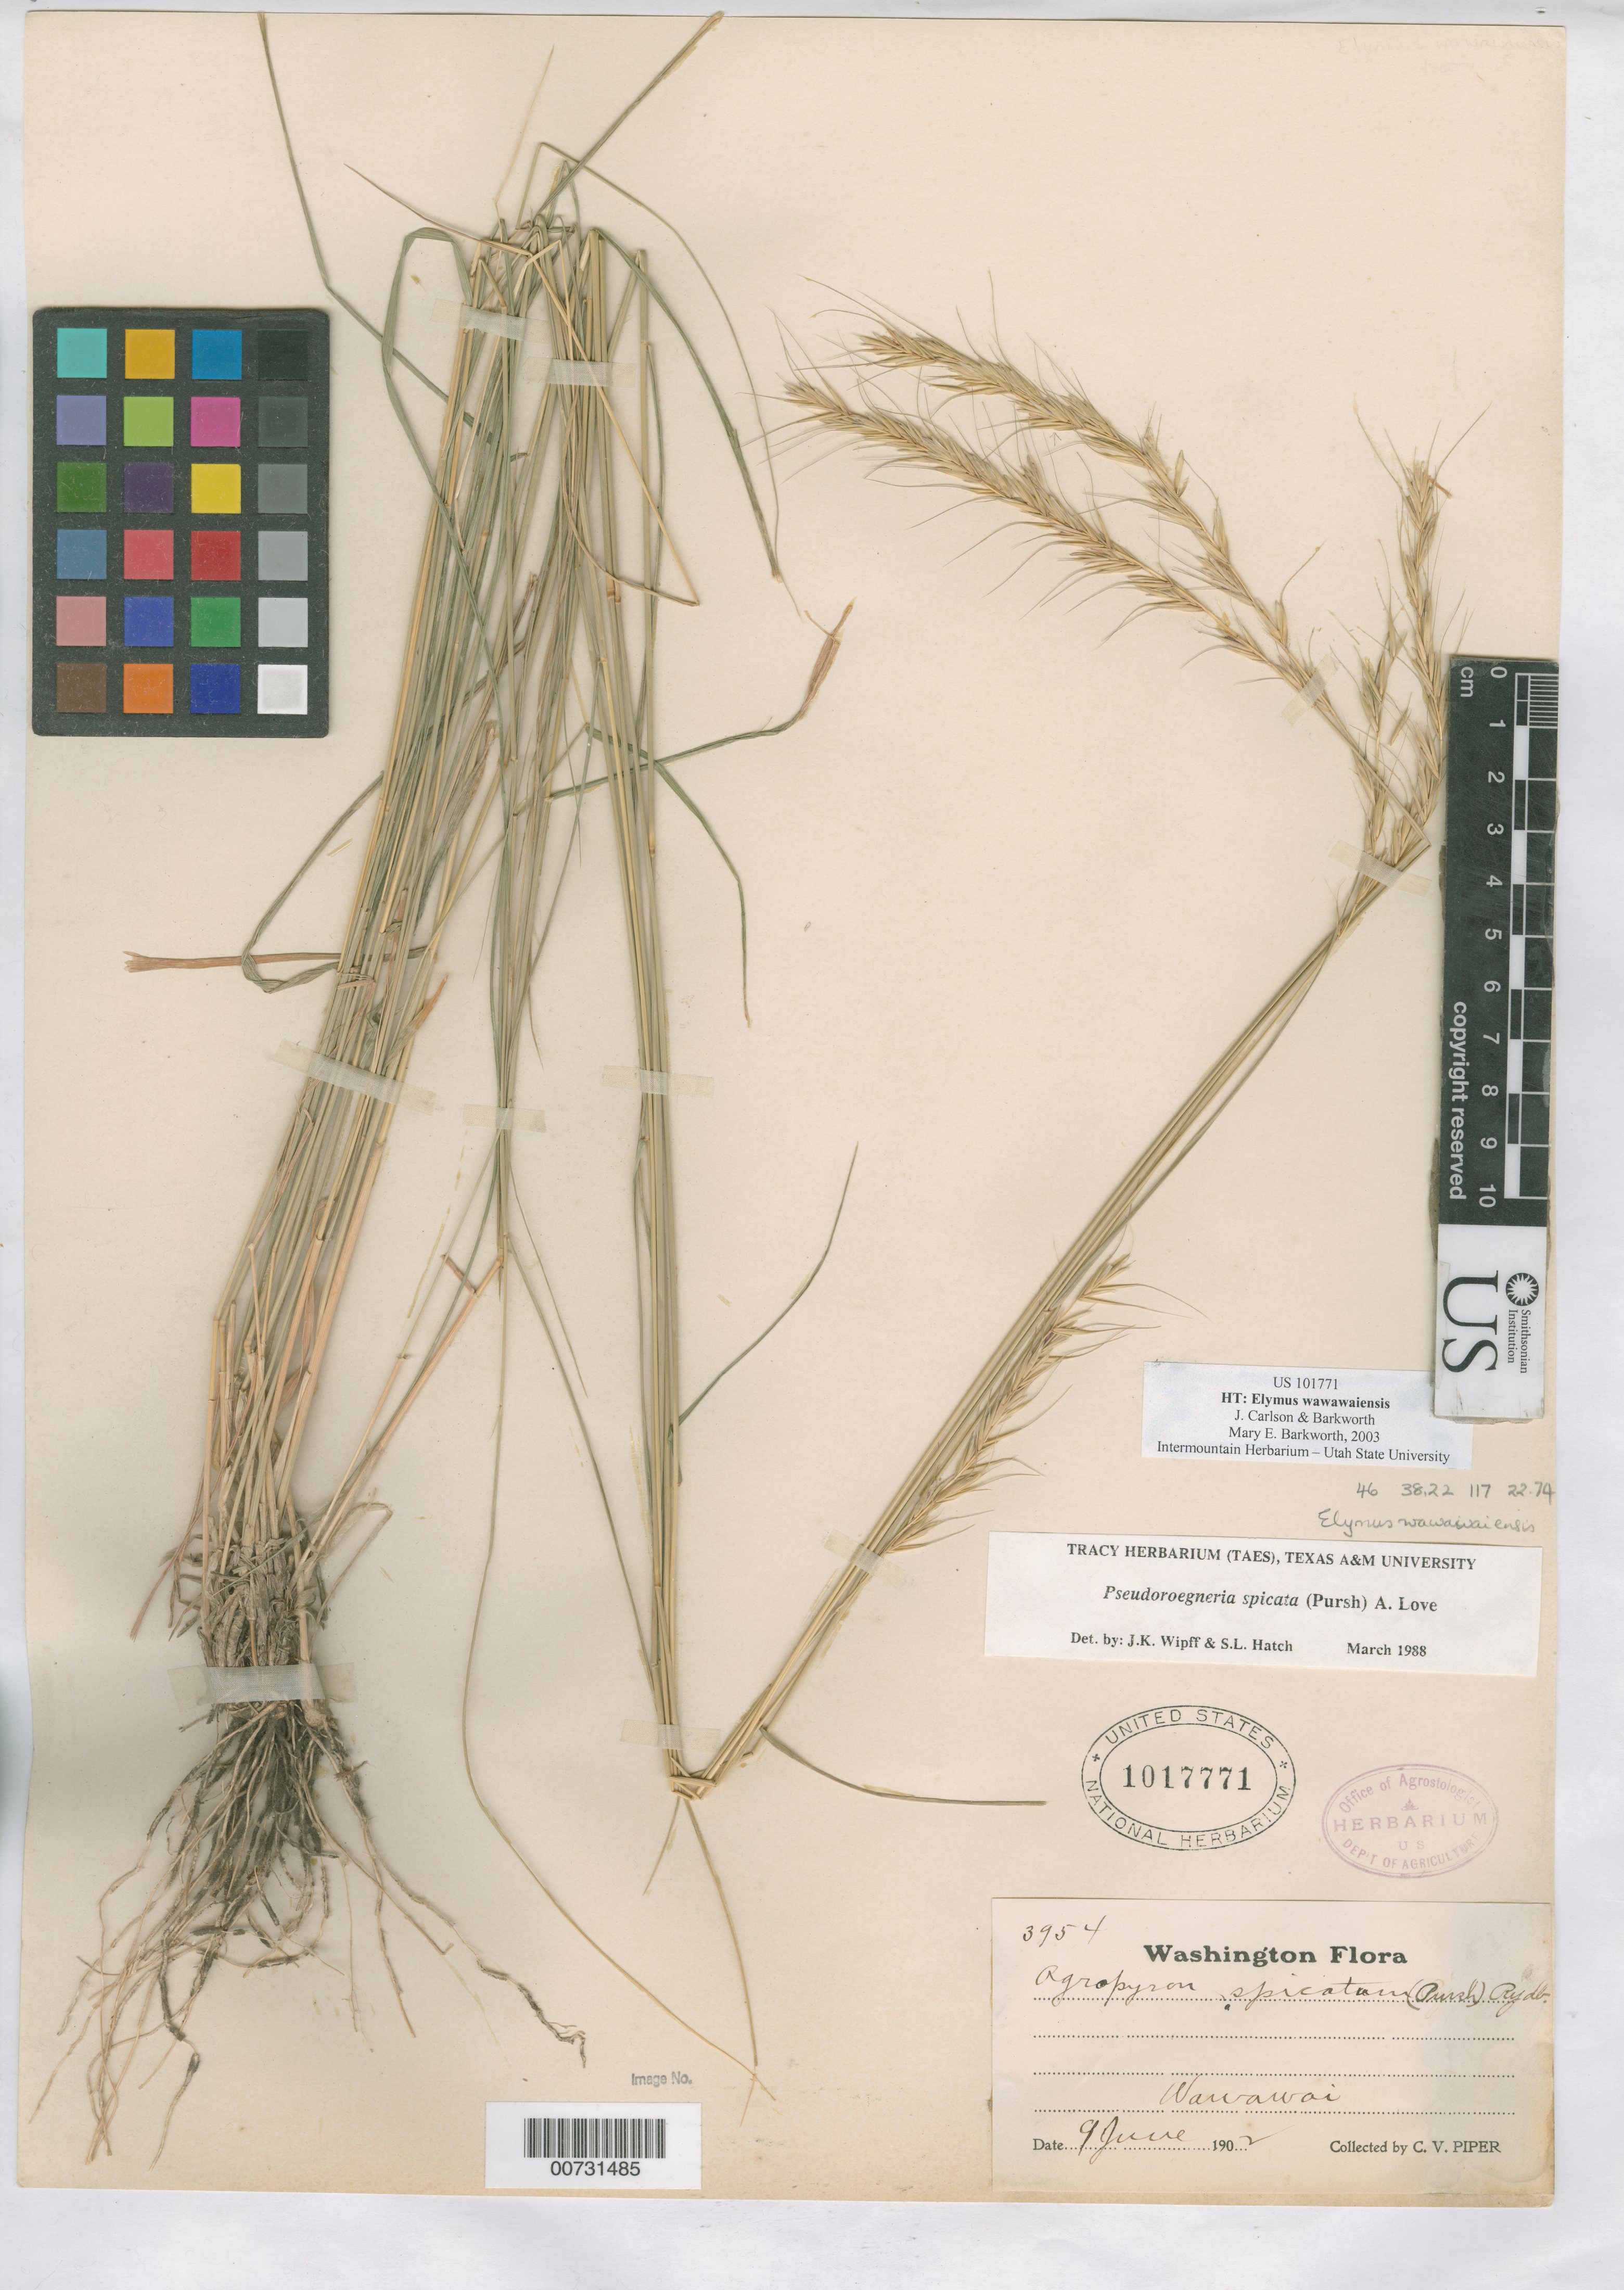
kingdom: Plantae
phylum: Tracheophyta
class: Liliopsida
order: Poales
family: Poaceae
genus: Elymus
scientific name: Elymus wawawaiensis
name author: J.R. Carlson & Barkworth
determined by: Barkworth, M. E.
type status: Holotype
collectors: C. V. Piper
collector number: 3954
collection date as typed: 09 Jun 1902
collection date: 1902-06-09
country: United States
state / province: Washington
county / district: Whitman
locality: Wawawai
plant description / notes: Caption of illustration erroneously gives 1017773 as holotype.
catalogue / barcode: US 1017771